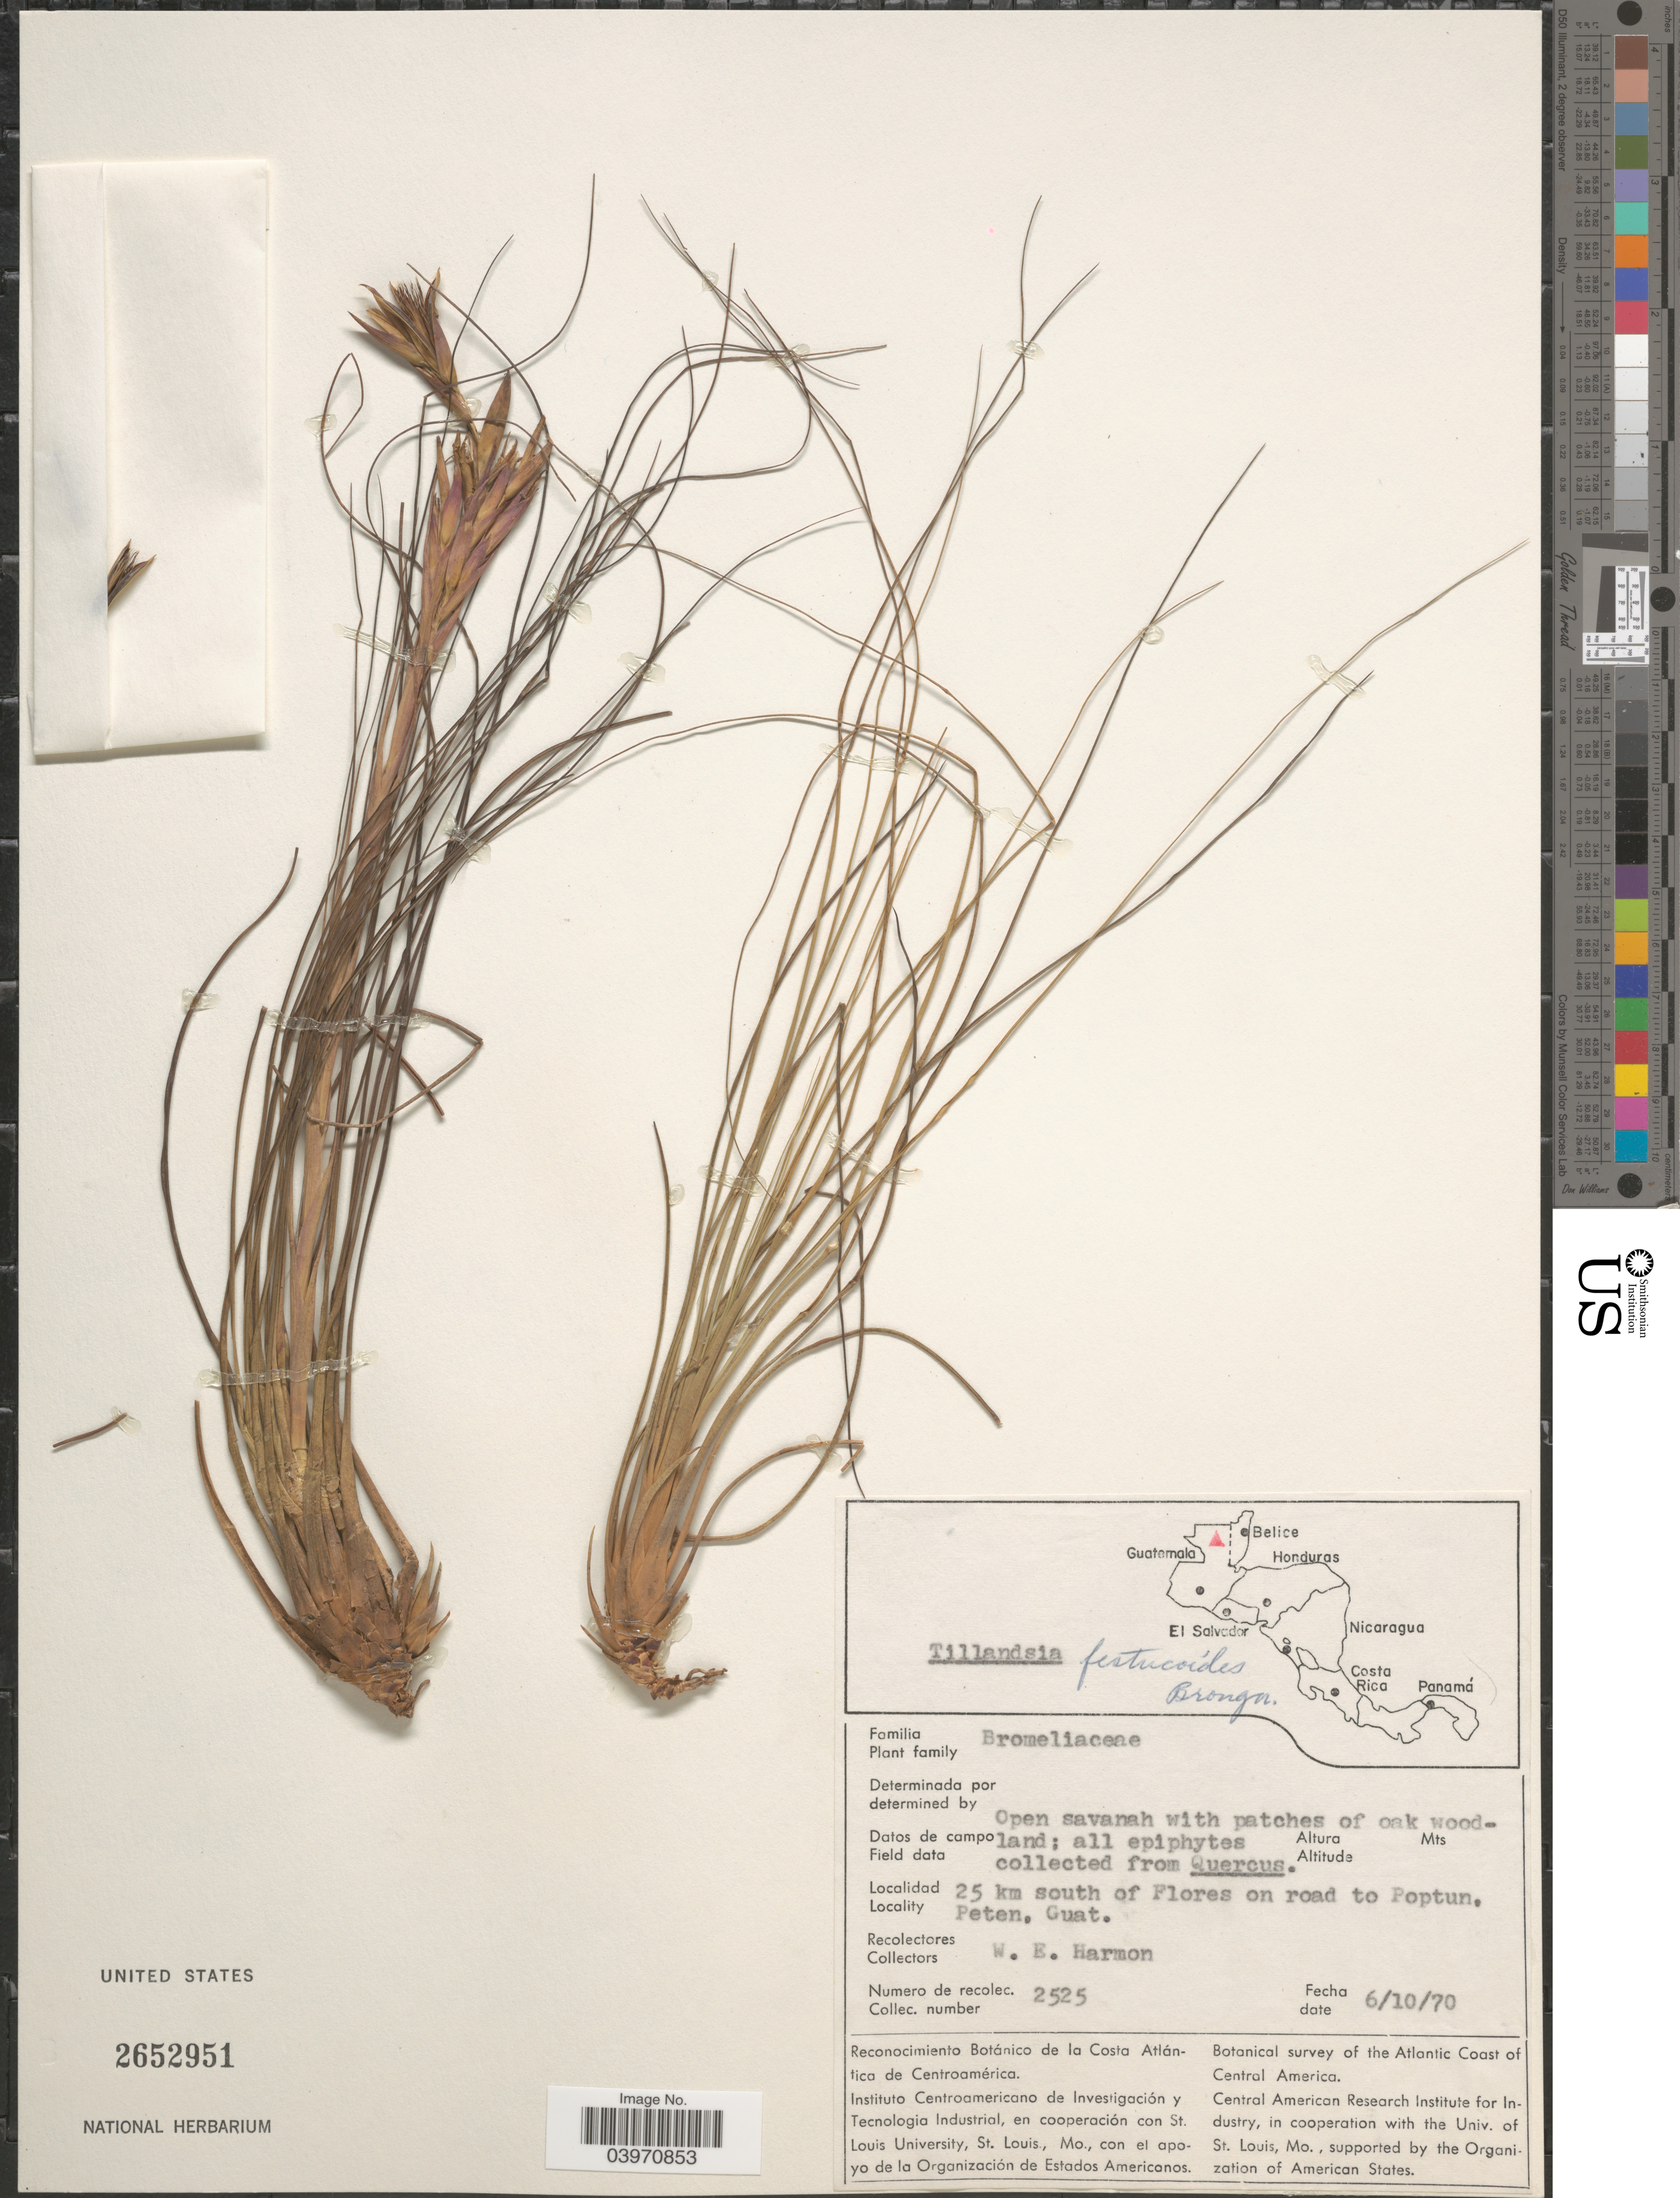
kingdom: Plantae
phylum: Tracheophyta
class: Liliopsida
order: Poales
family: Bromeliaceae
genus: Tillandsia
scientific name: Tillandsia festucoides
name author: Brongn. ex Mez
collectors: W. E. Harmon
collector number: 2525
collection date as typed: Transcribed d/m/y: 6/10/70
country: Guatemala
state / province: El Peten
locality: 25 km south of Flores on road to Poptun.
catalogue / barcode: US 2652951